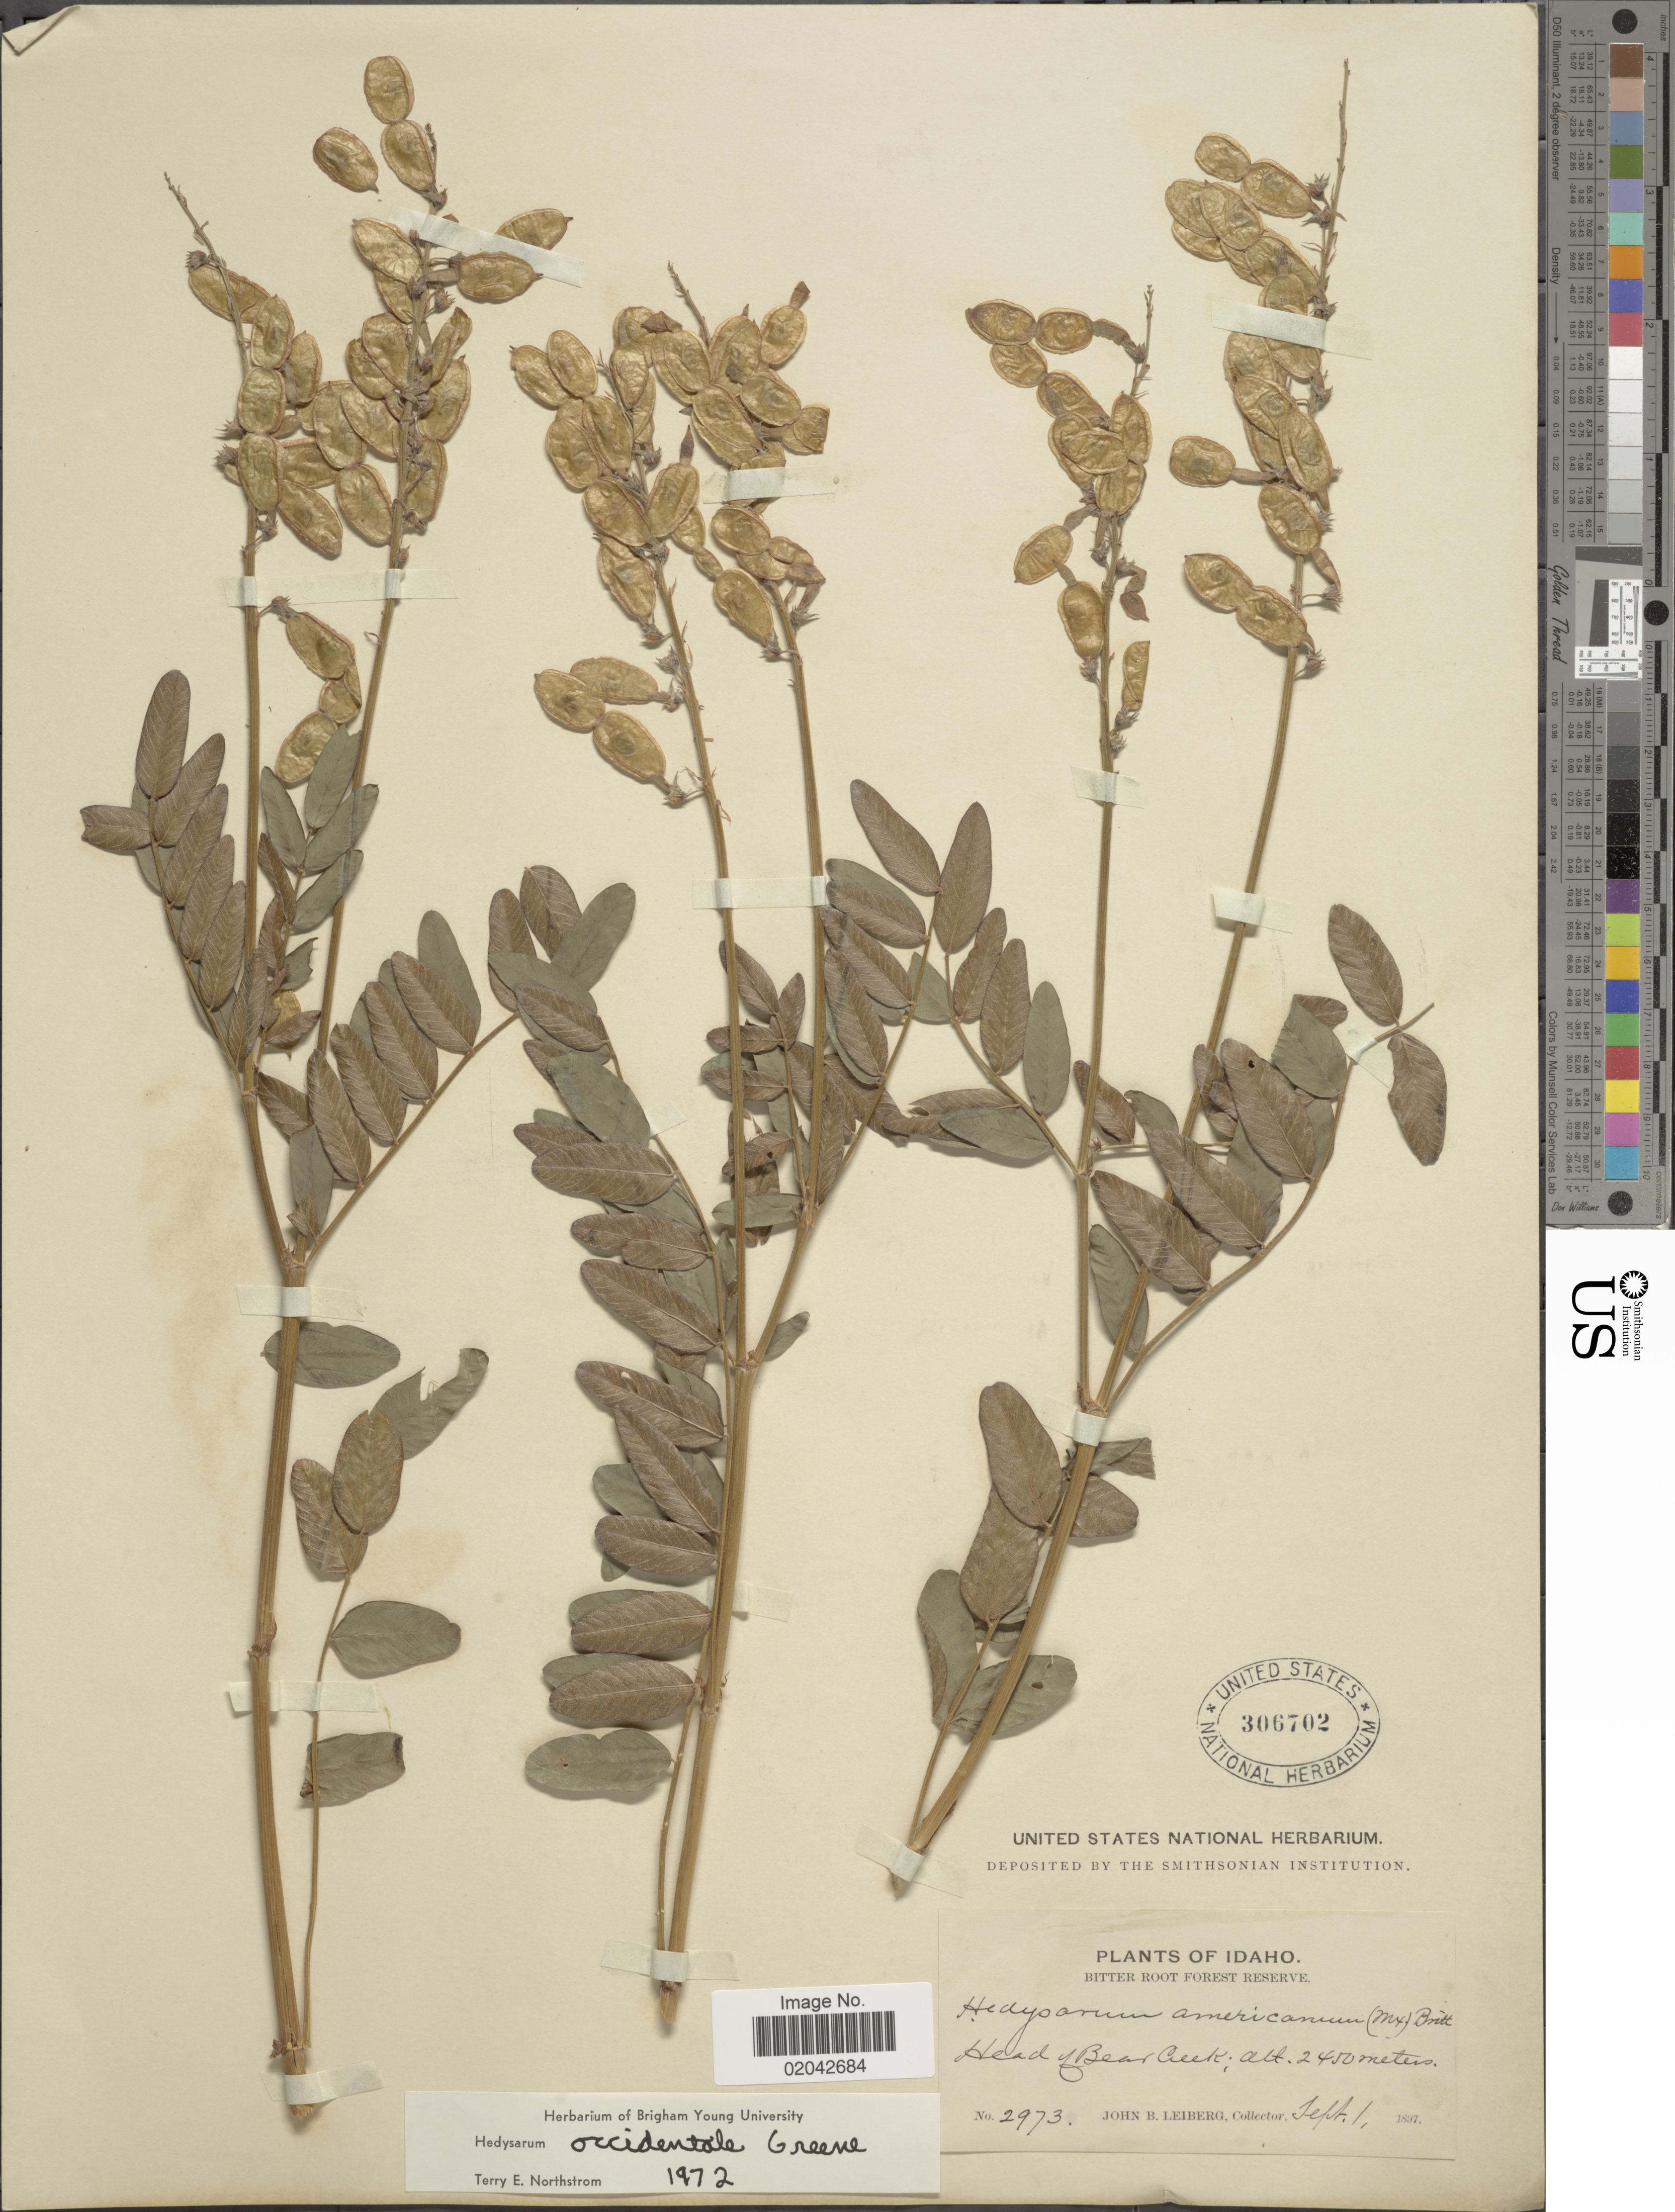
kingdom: Plantae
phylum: Tracheophyta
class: Magnoliopsida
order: Fabales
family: Fabaceae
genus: Hedysarum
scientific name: Hedysarum occidentale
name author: Greene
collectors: J. B. Leiberg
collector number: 2973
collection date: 1897-09-01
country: United States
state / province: Idaho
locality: Head of Bear Creek, Bitter Root Forest Reserve.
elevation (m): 2450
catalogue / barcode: US 306702